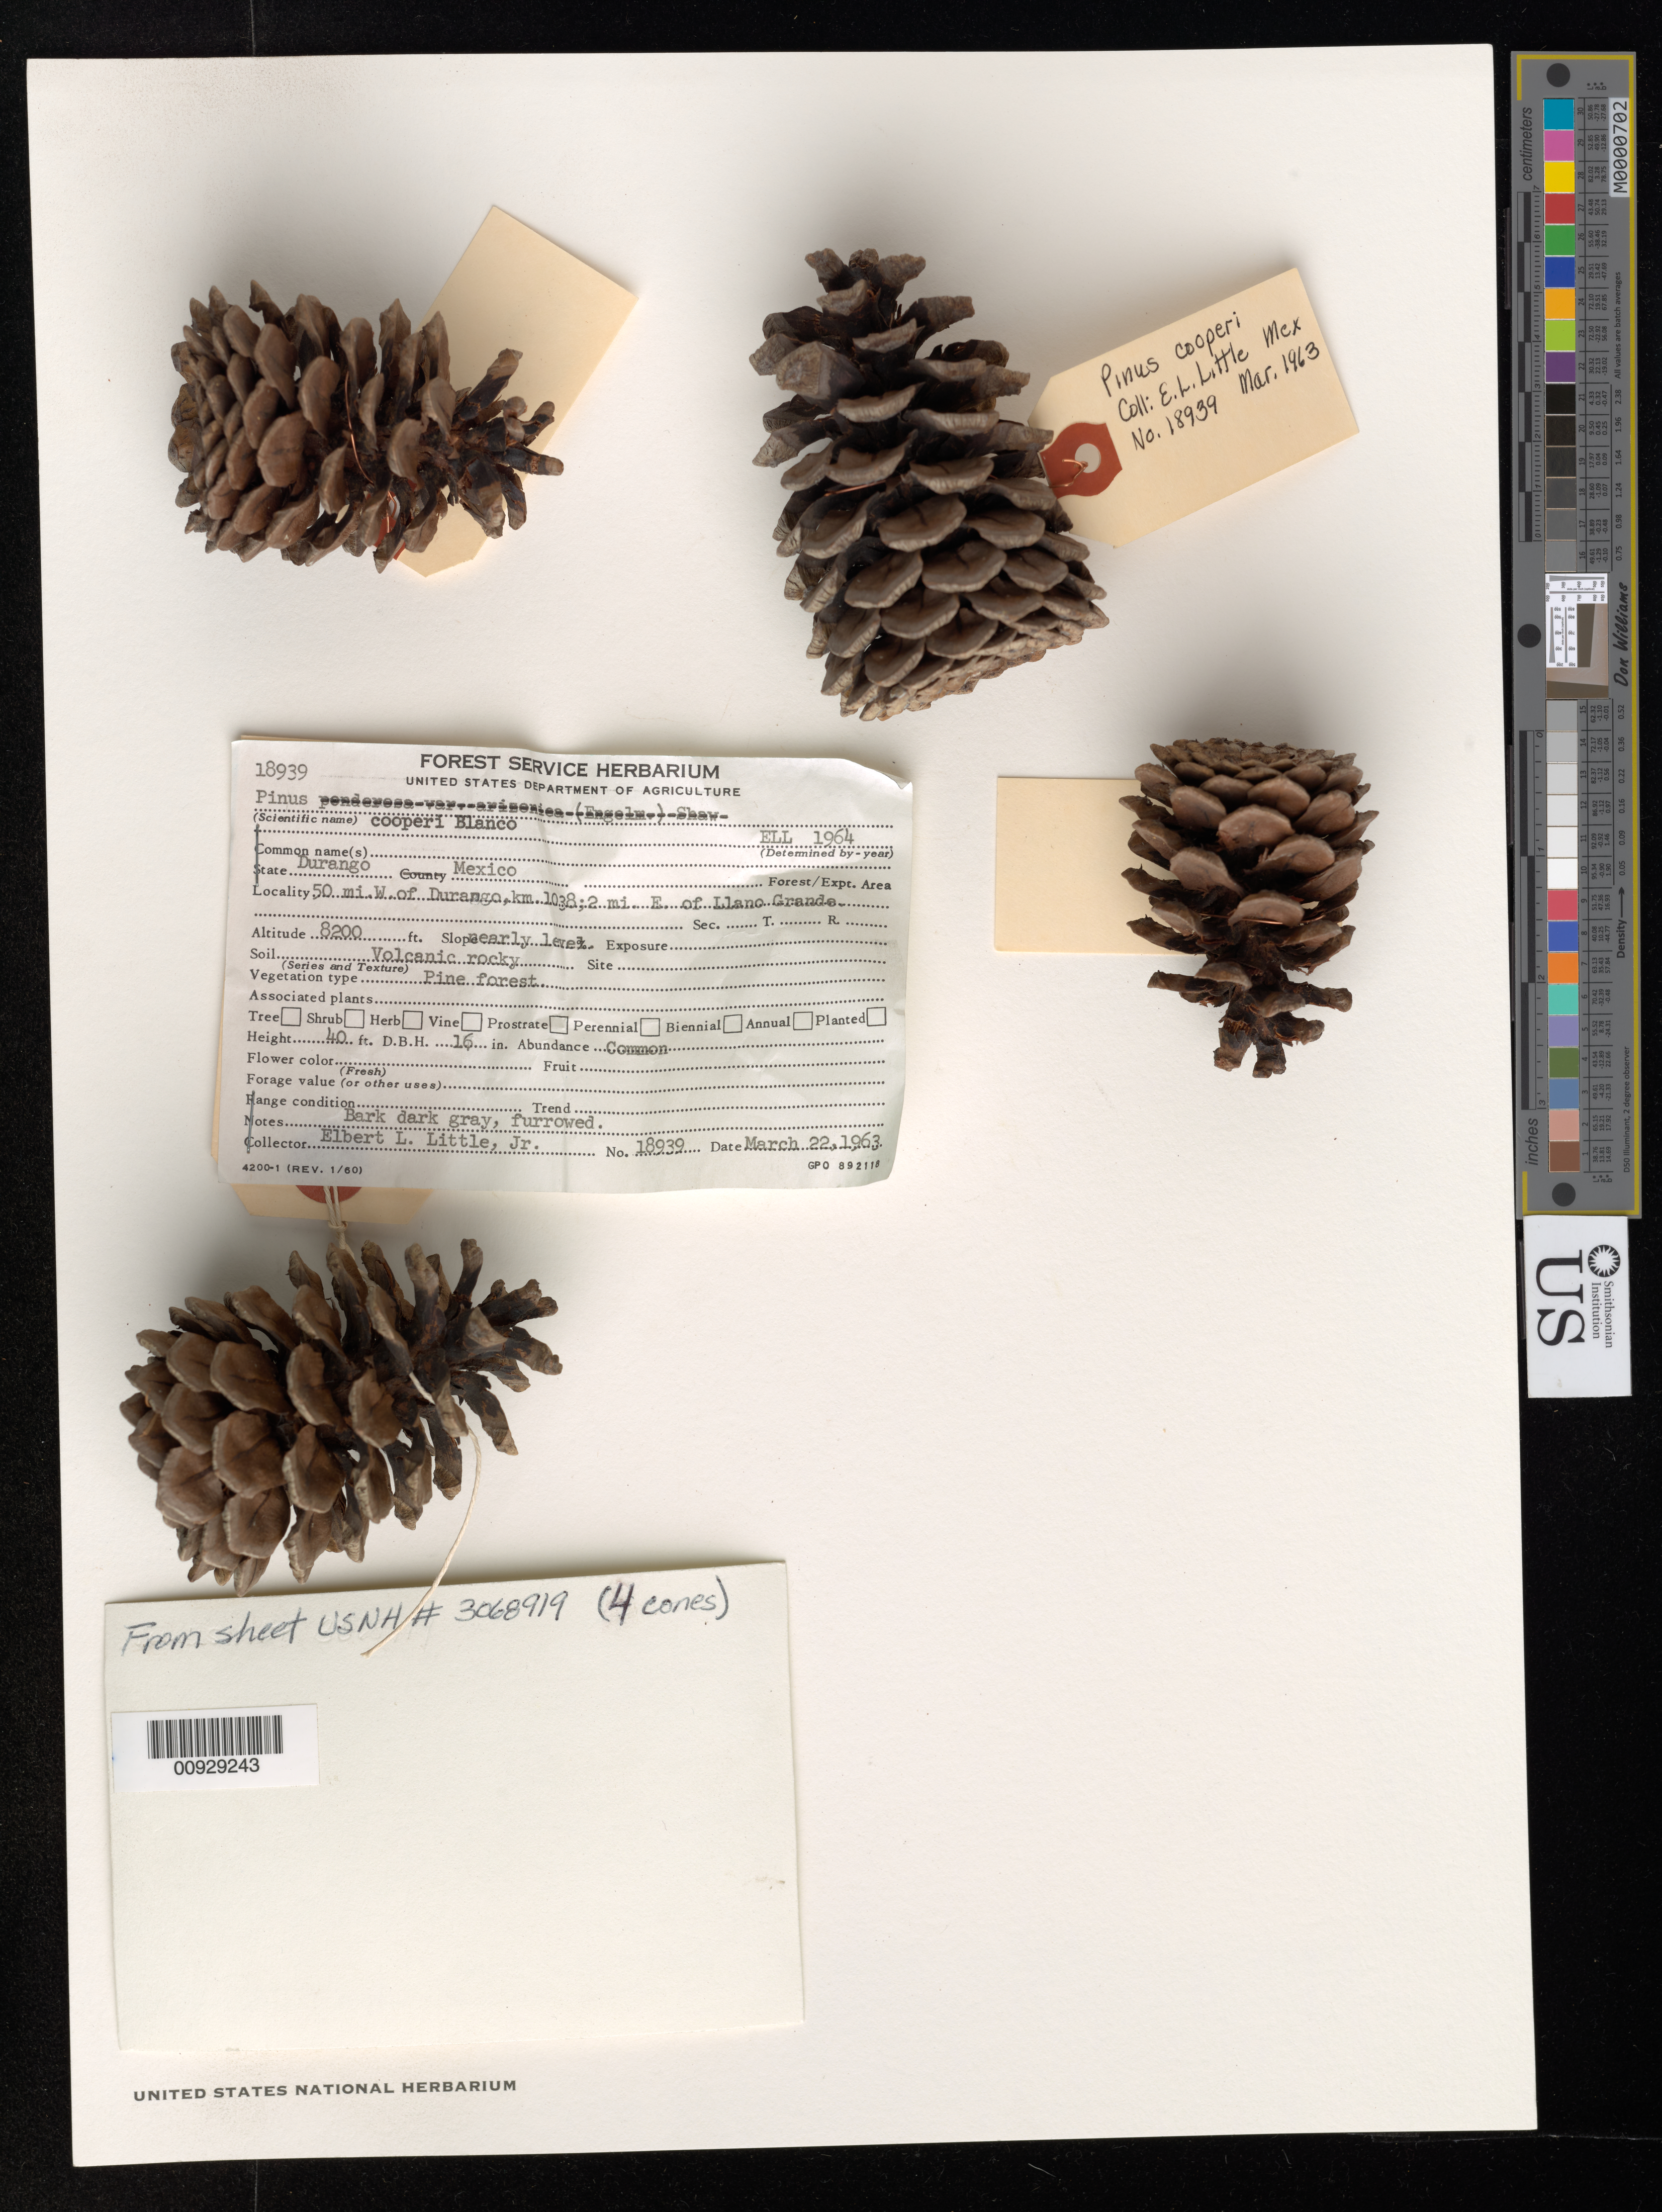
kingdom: Plantae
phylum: Tracheophyta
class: Pinopsida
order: Pinales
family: Pinaceae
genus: Pinus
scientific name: Pinus cooperi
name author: C.E. Blanco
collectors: E. L. Little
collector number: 18939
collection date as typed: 22 Mar 1963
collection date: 1963-03-22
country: Mexico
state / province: Durango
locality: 50 mi. W of Durango; km. 1038, 2 mi. E of Llano Grande.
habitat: Pine forest, slope nearly level. Soil volcanic rocky.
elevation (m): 2499